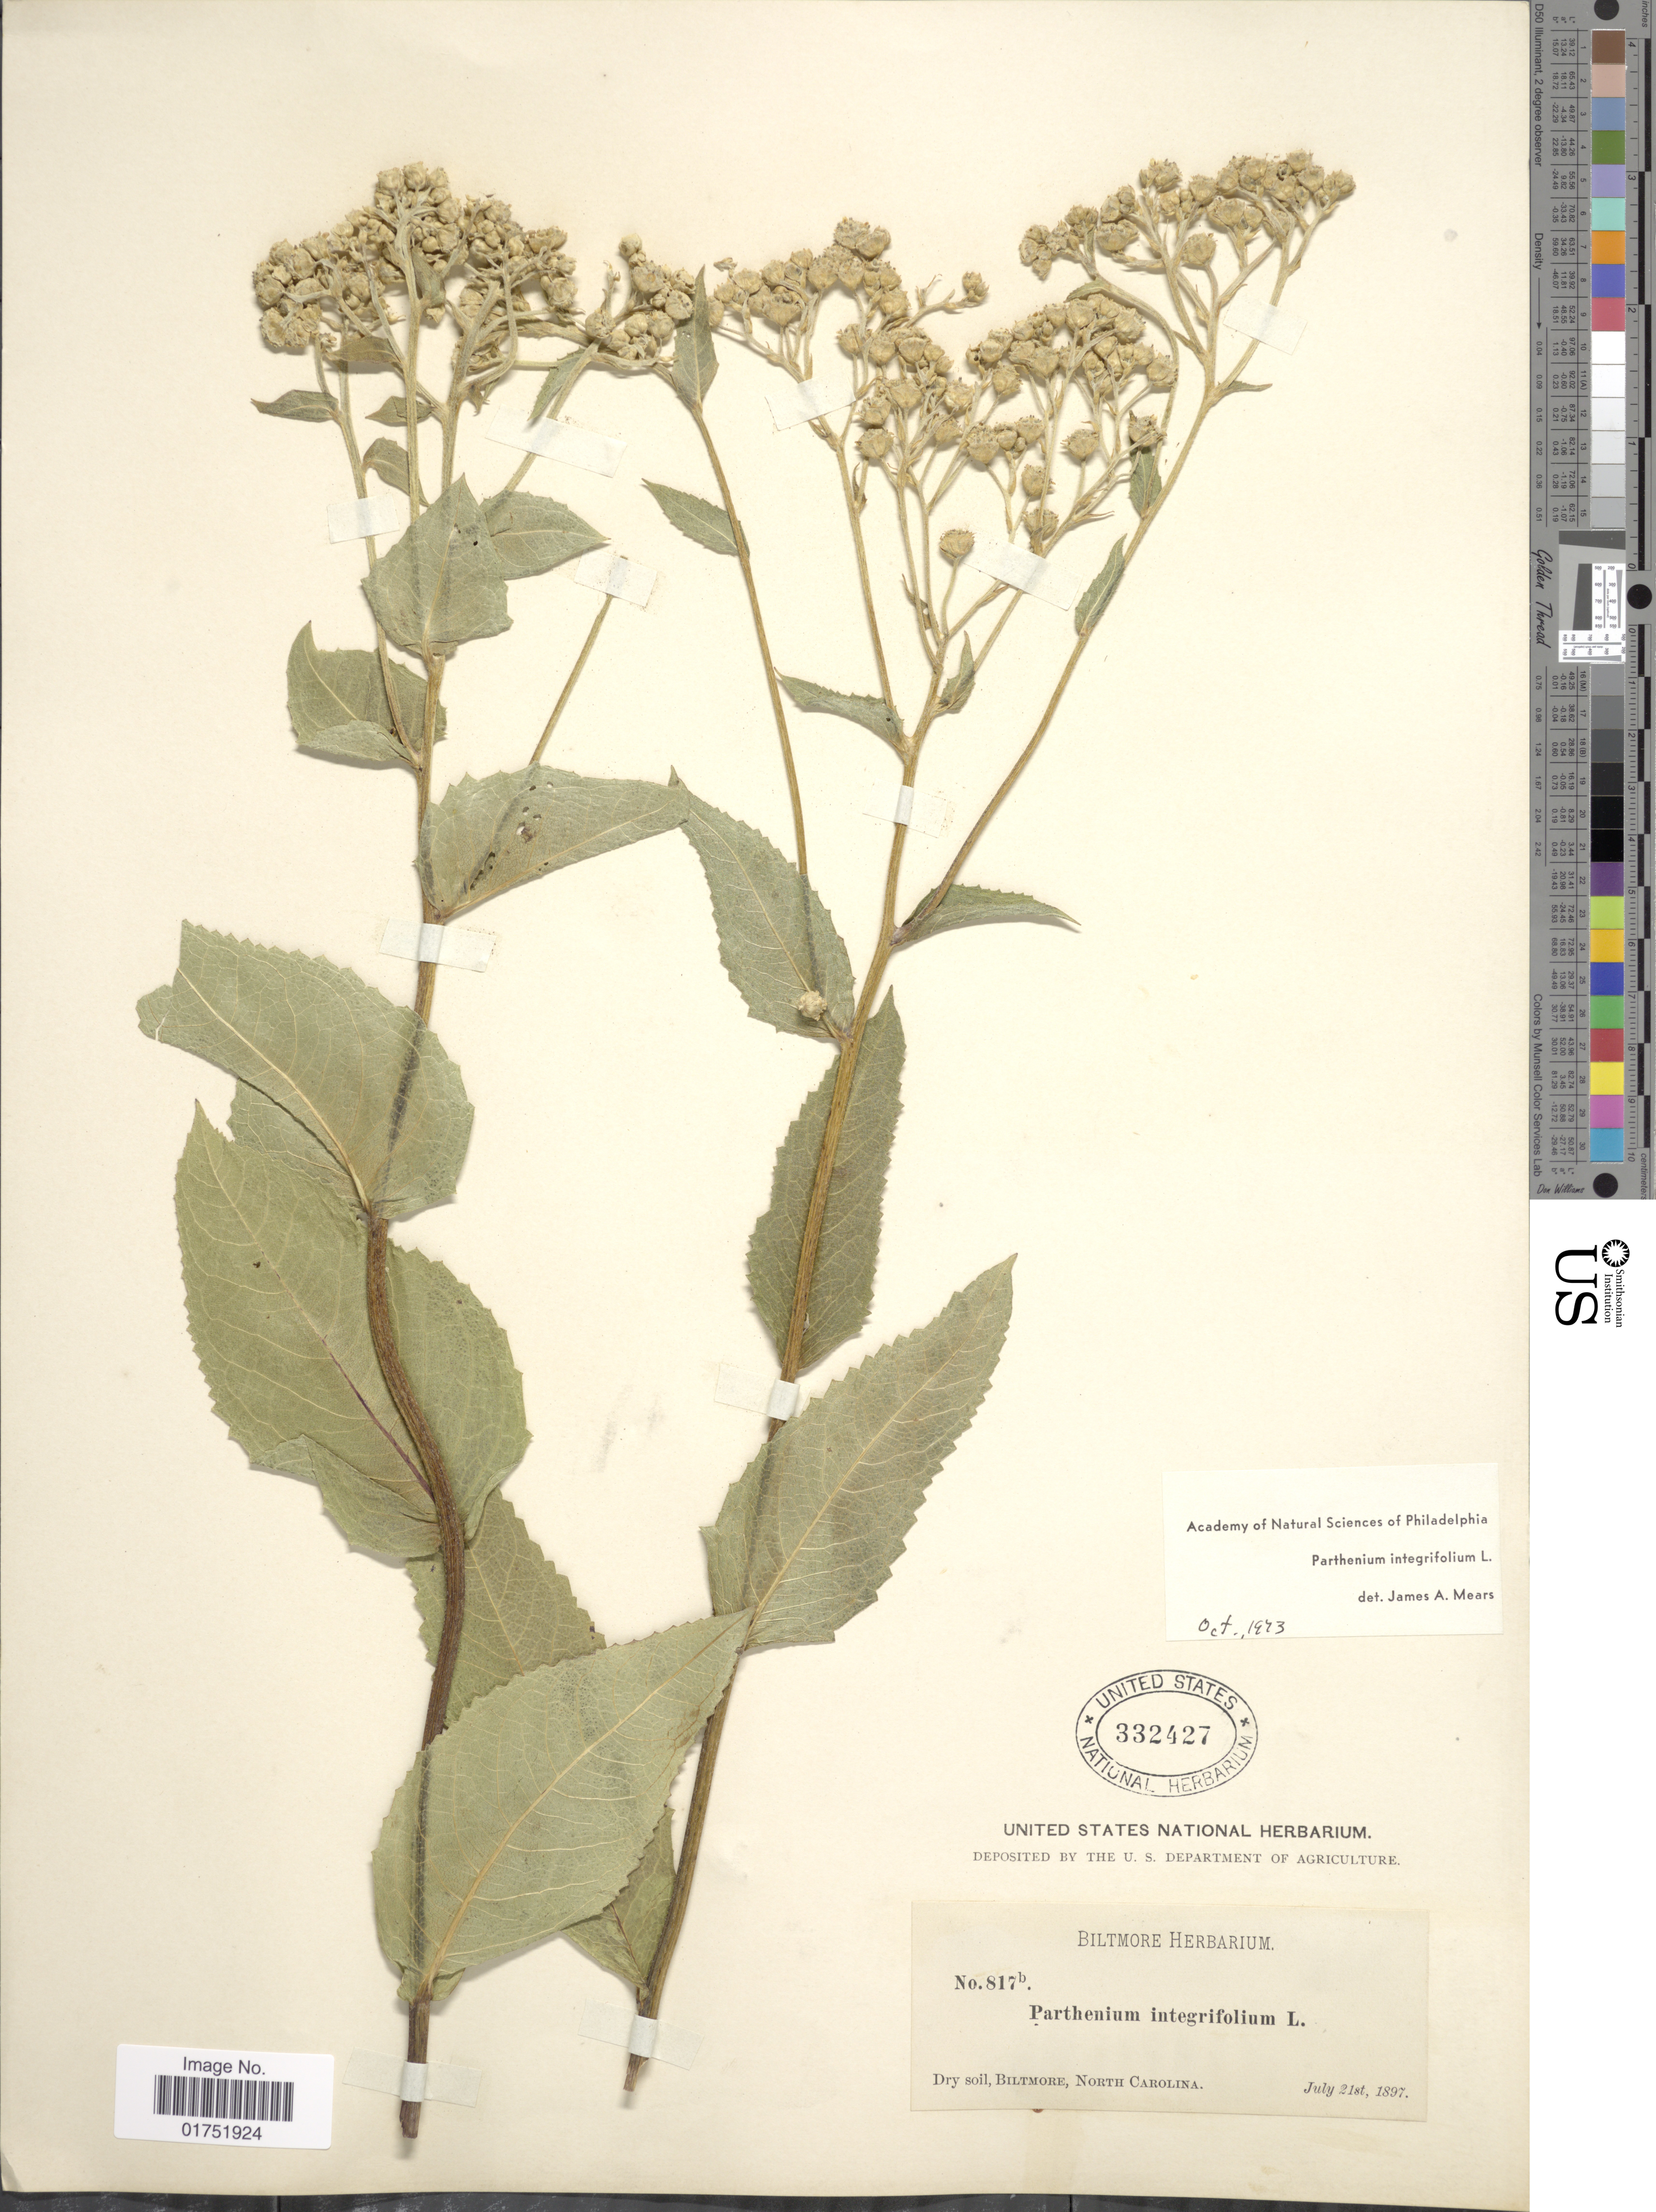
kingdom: Plantae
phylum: Tracheophyta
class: Magnoliopsida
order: Asterales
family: Asteraceae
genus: Parthenium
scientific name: Parthenium integrifolium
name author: L.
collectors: ex herb. Biltmore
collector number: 817b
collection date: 1897-07-21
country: United States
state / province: North Carolina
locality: Biltmore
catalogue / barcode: US 332427